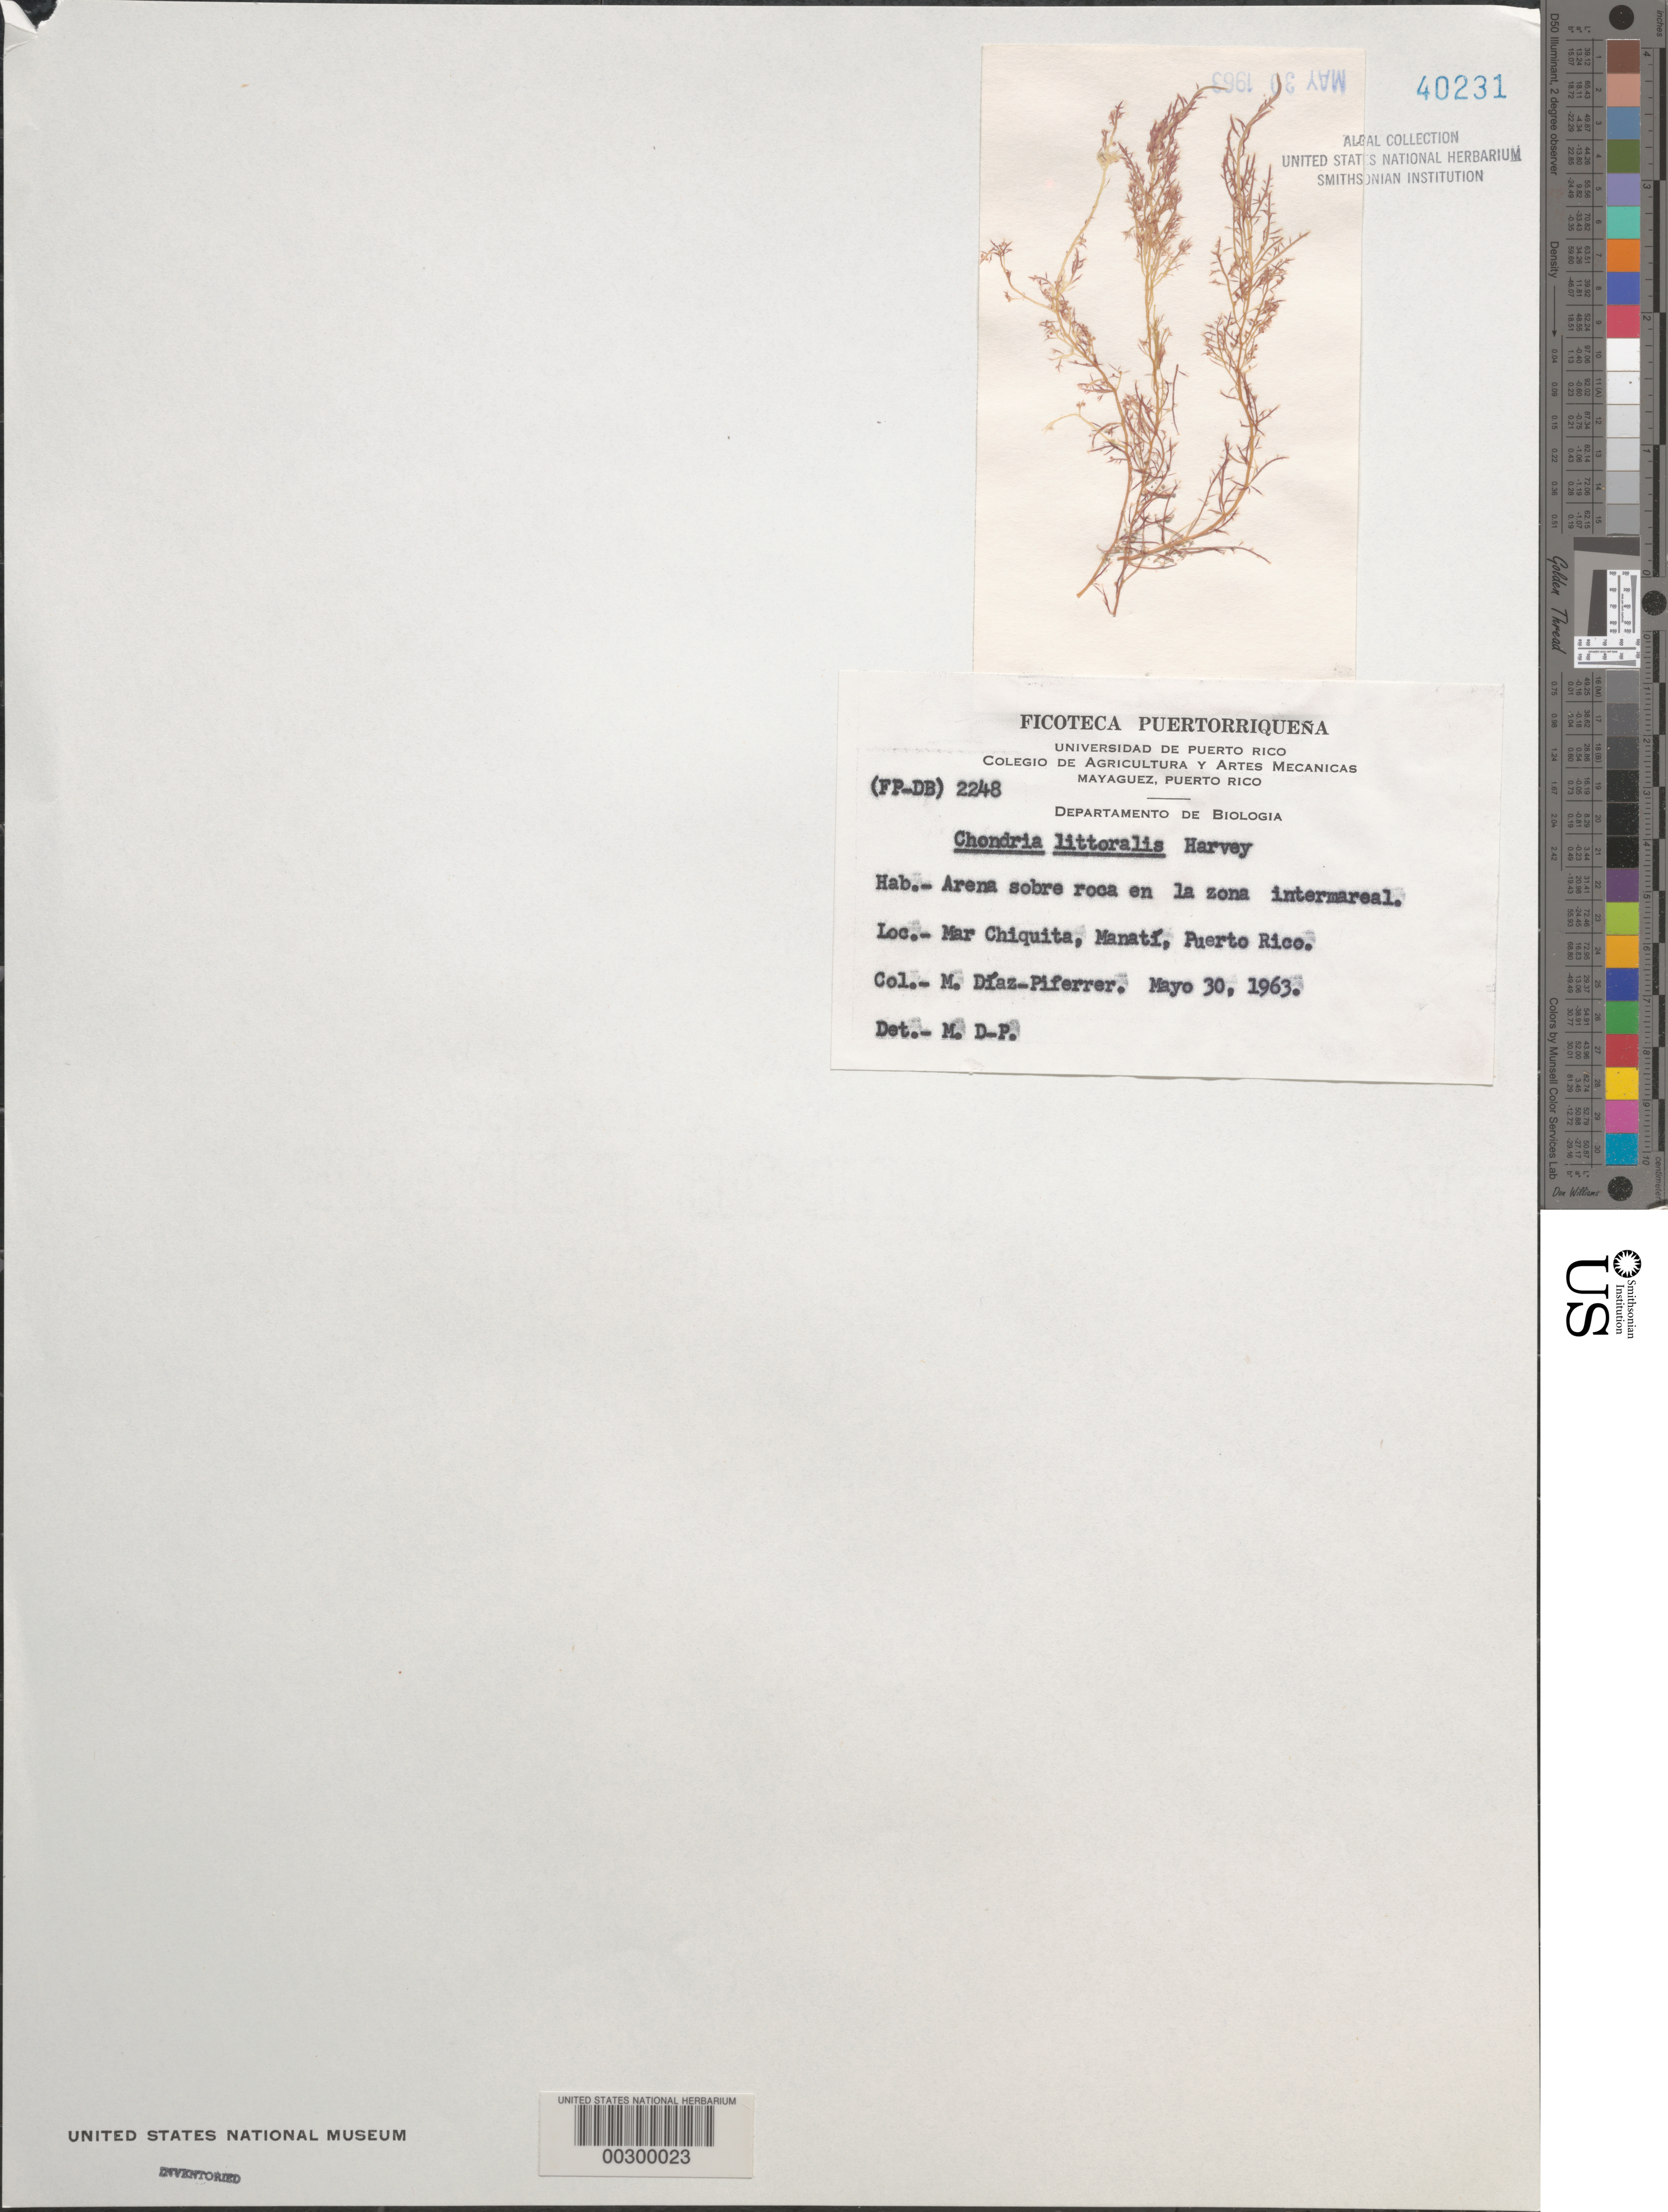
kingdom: Plantae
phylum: Rhodophyta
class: Florideophyceae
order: Ceramiales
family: Rhodomelaceae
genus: Chondria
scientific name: Chondria littoralis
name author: Harv.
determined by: Diaz-Piferrer, M.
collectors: M. Diaz-Piferrer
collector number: (fp-db) 2248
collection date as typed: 30 May 1963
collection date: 1963-05-30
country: Puerto Rico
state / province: Manati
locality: Mar Chiquita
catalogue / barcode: US 40231